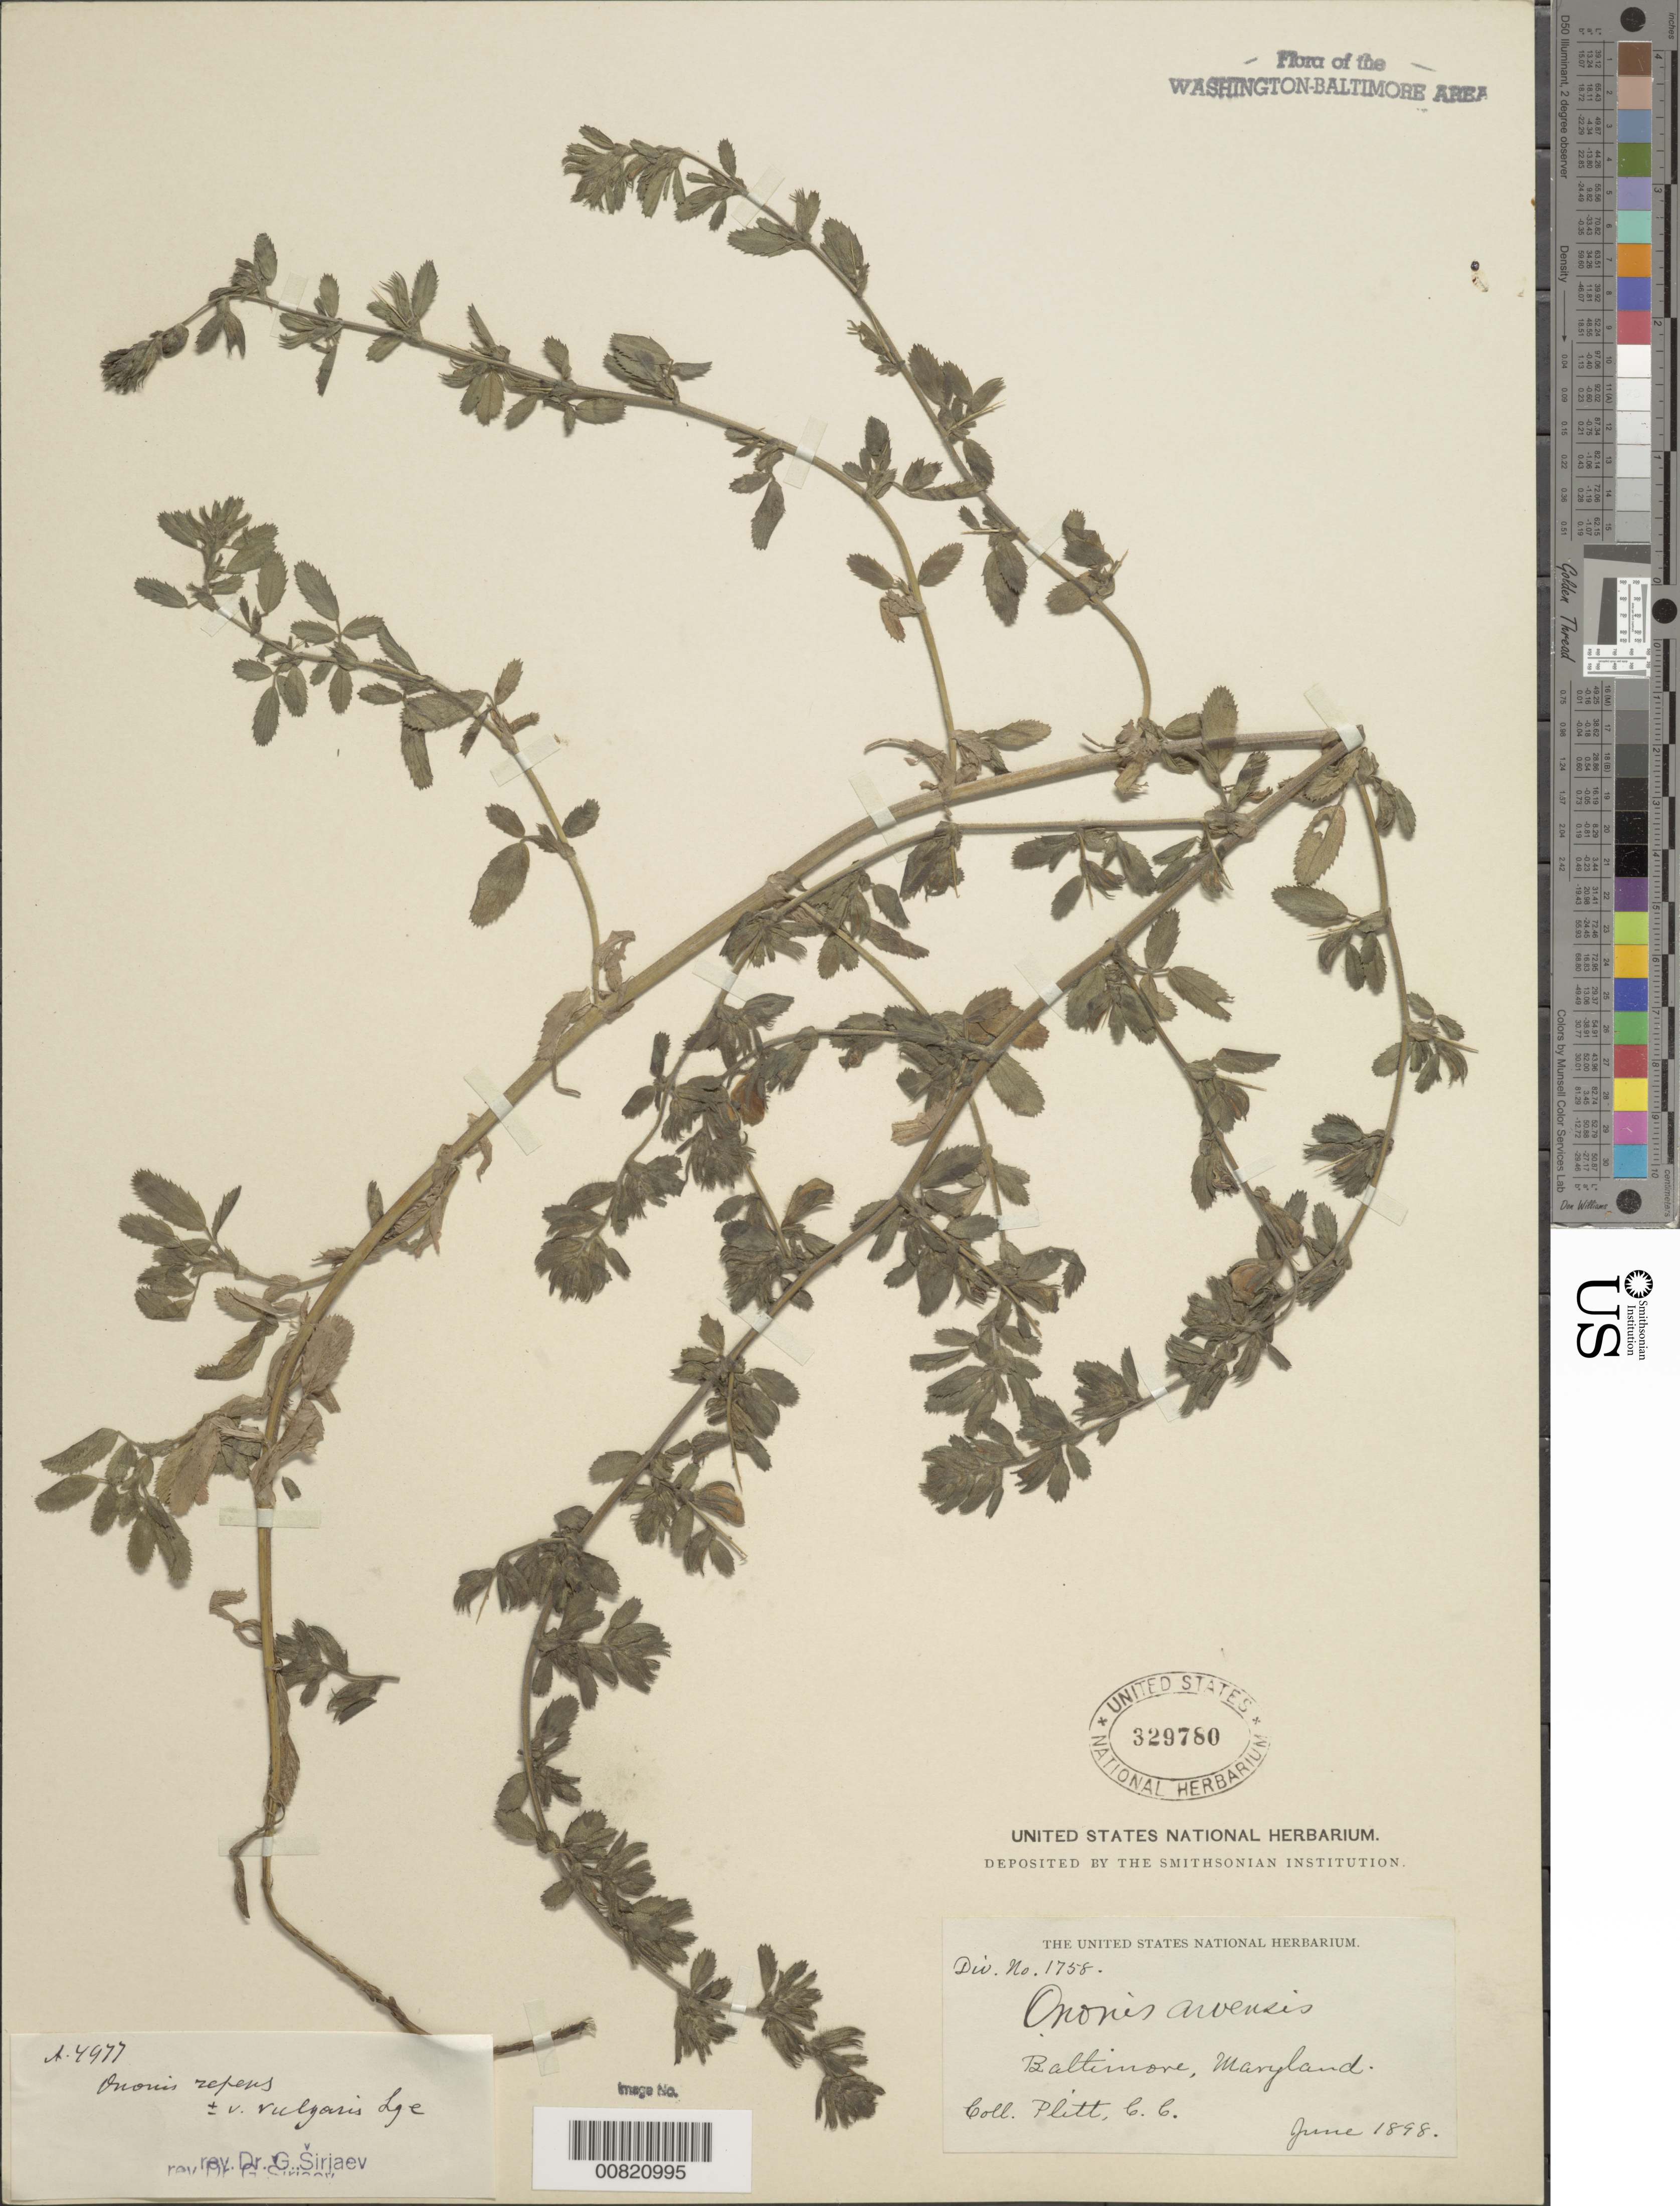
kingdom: Plantae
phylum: Tracheophyta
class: Magnoliopsida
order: Fabales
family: Fabaceae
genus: Ononis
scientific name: Ononis repens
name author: L.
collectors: C. Plitt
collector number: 1758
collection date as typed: Jun 1898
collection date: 1898-06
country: United States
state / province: Maryland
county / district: City of Baltimore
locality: Baltimore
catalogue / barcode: US 329780